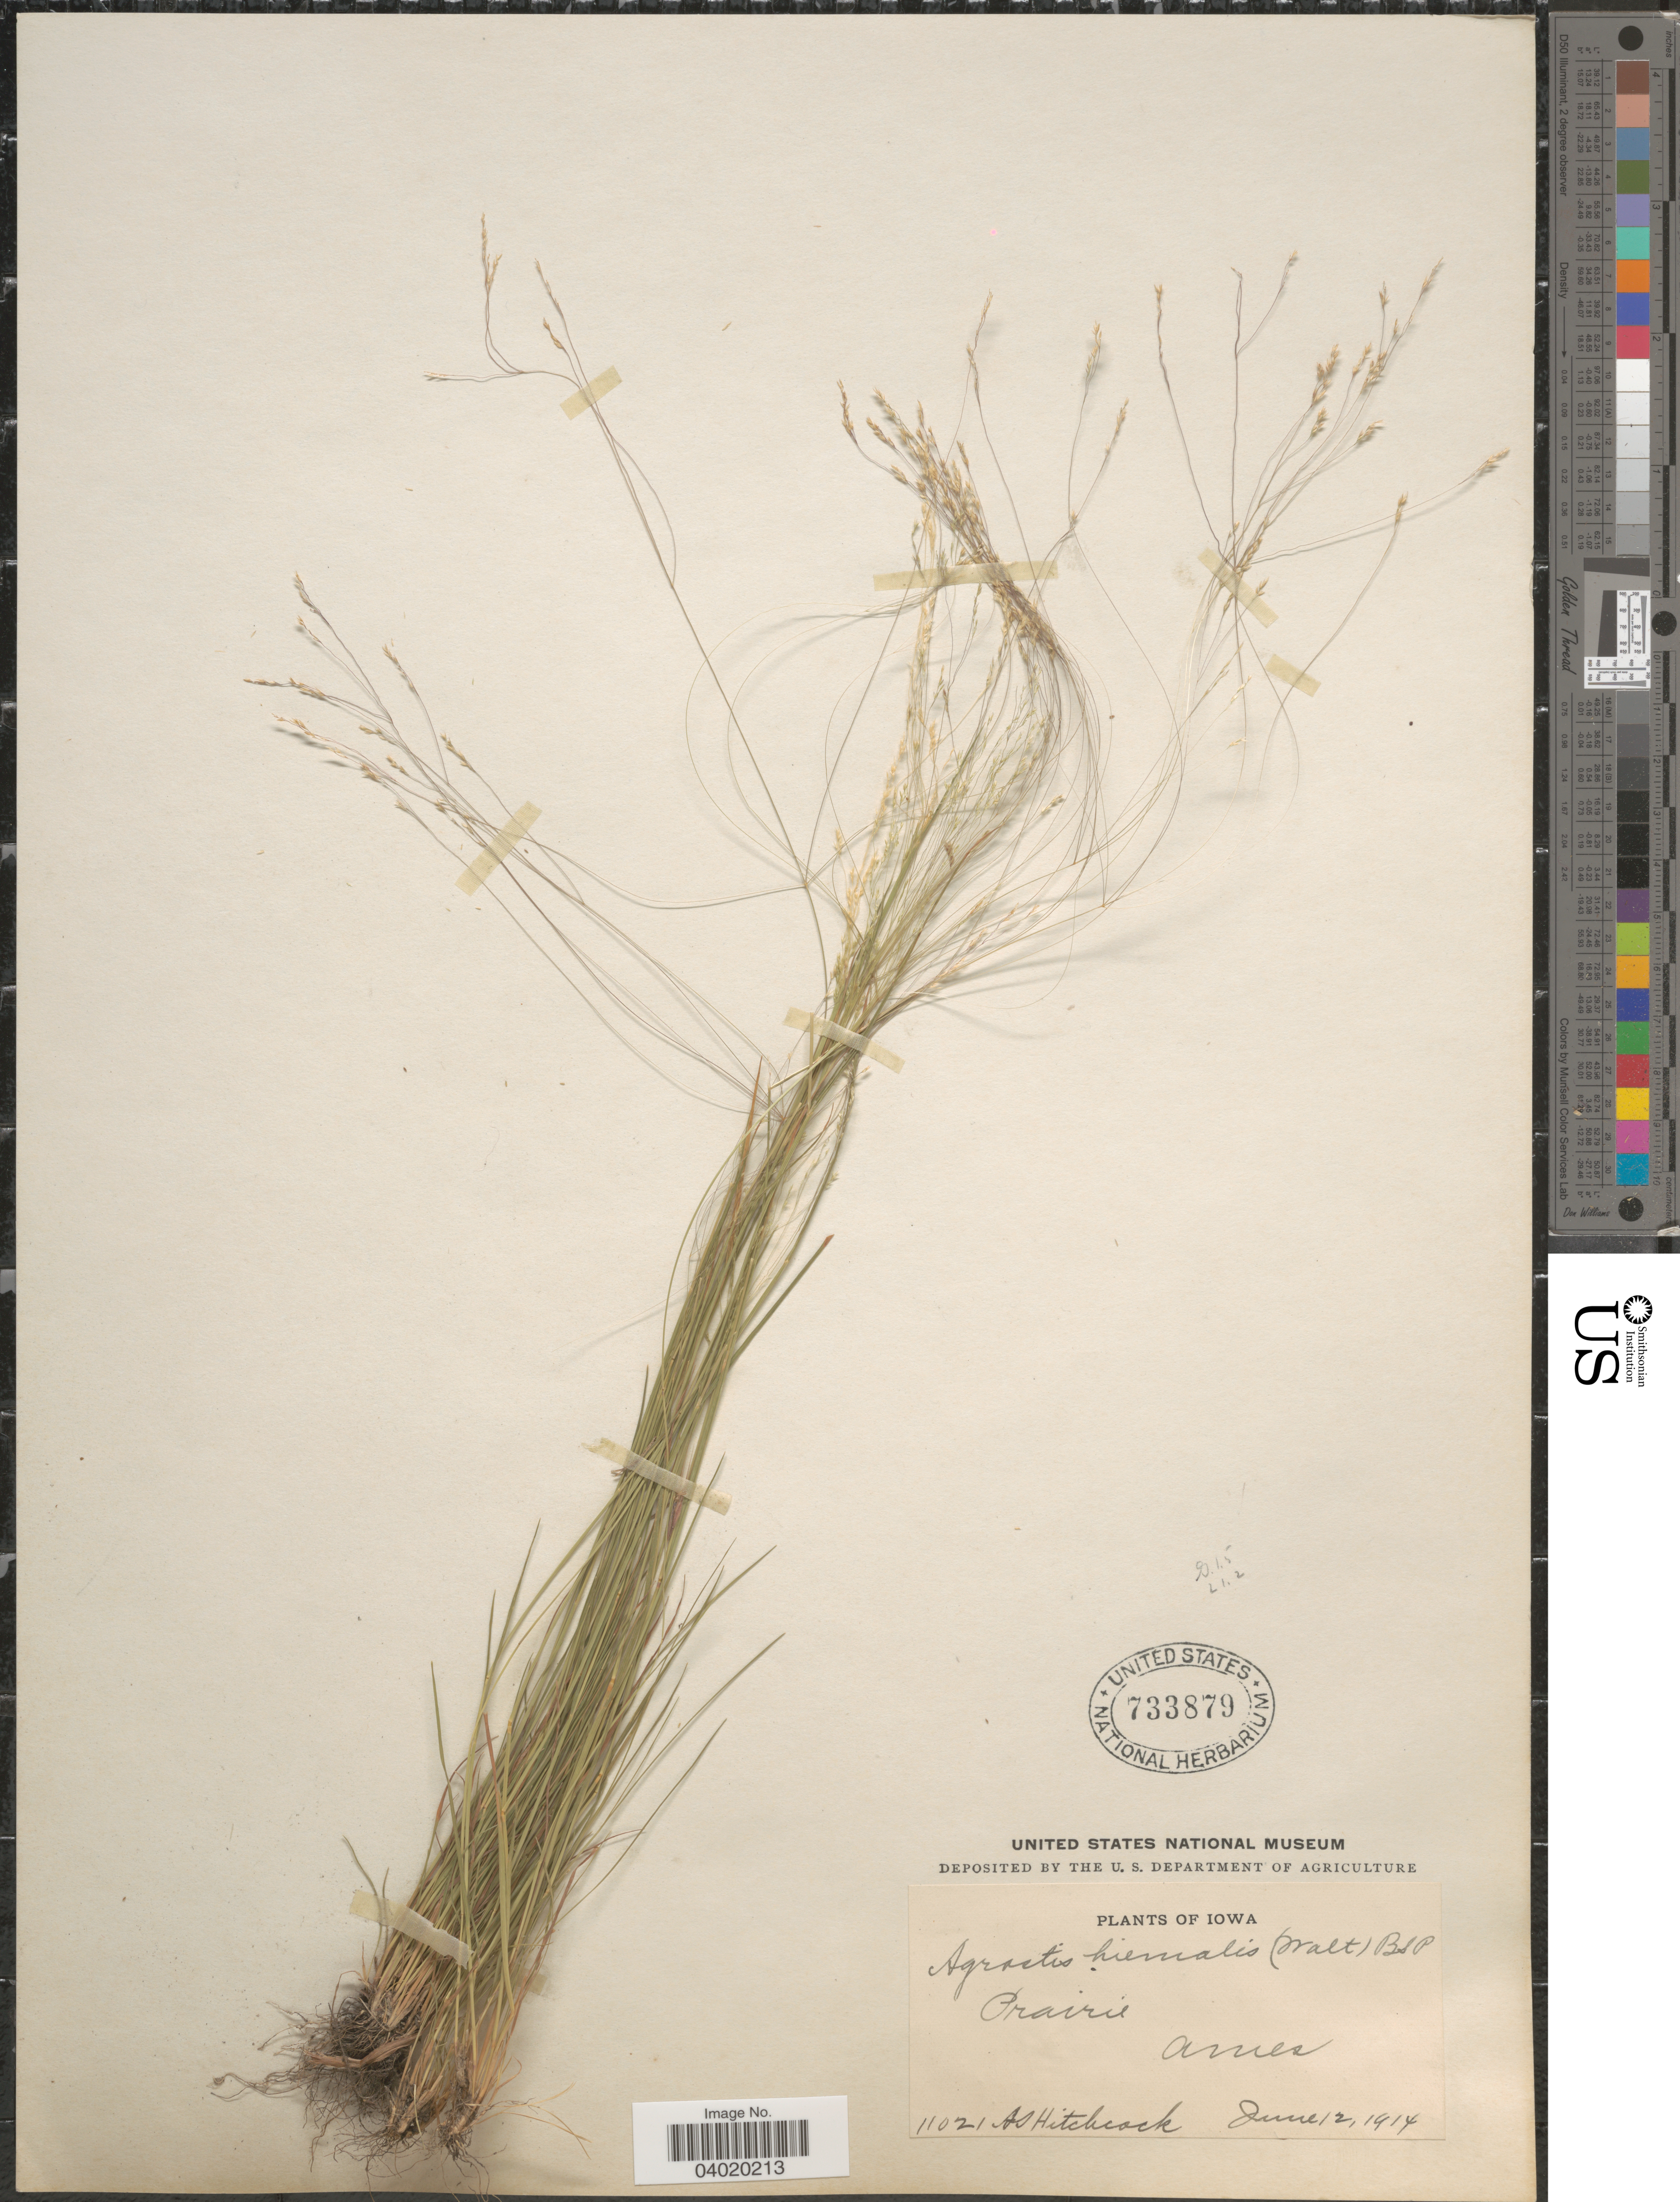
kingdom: Plantae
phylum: Tracheophyta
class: Liliopsida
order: Poales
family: Poaceae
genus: Agrostis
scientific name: Agrostis hyemalis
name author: (Walter) Britton et al.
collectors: A. S. Hitchcock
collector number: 11021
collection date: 1914-06-12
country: United States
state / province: Iowa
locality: Prairie. Ames.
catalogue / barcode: US 733879